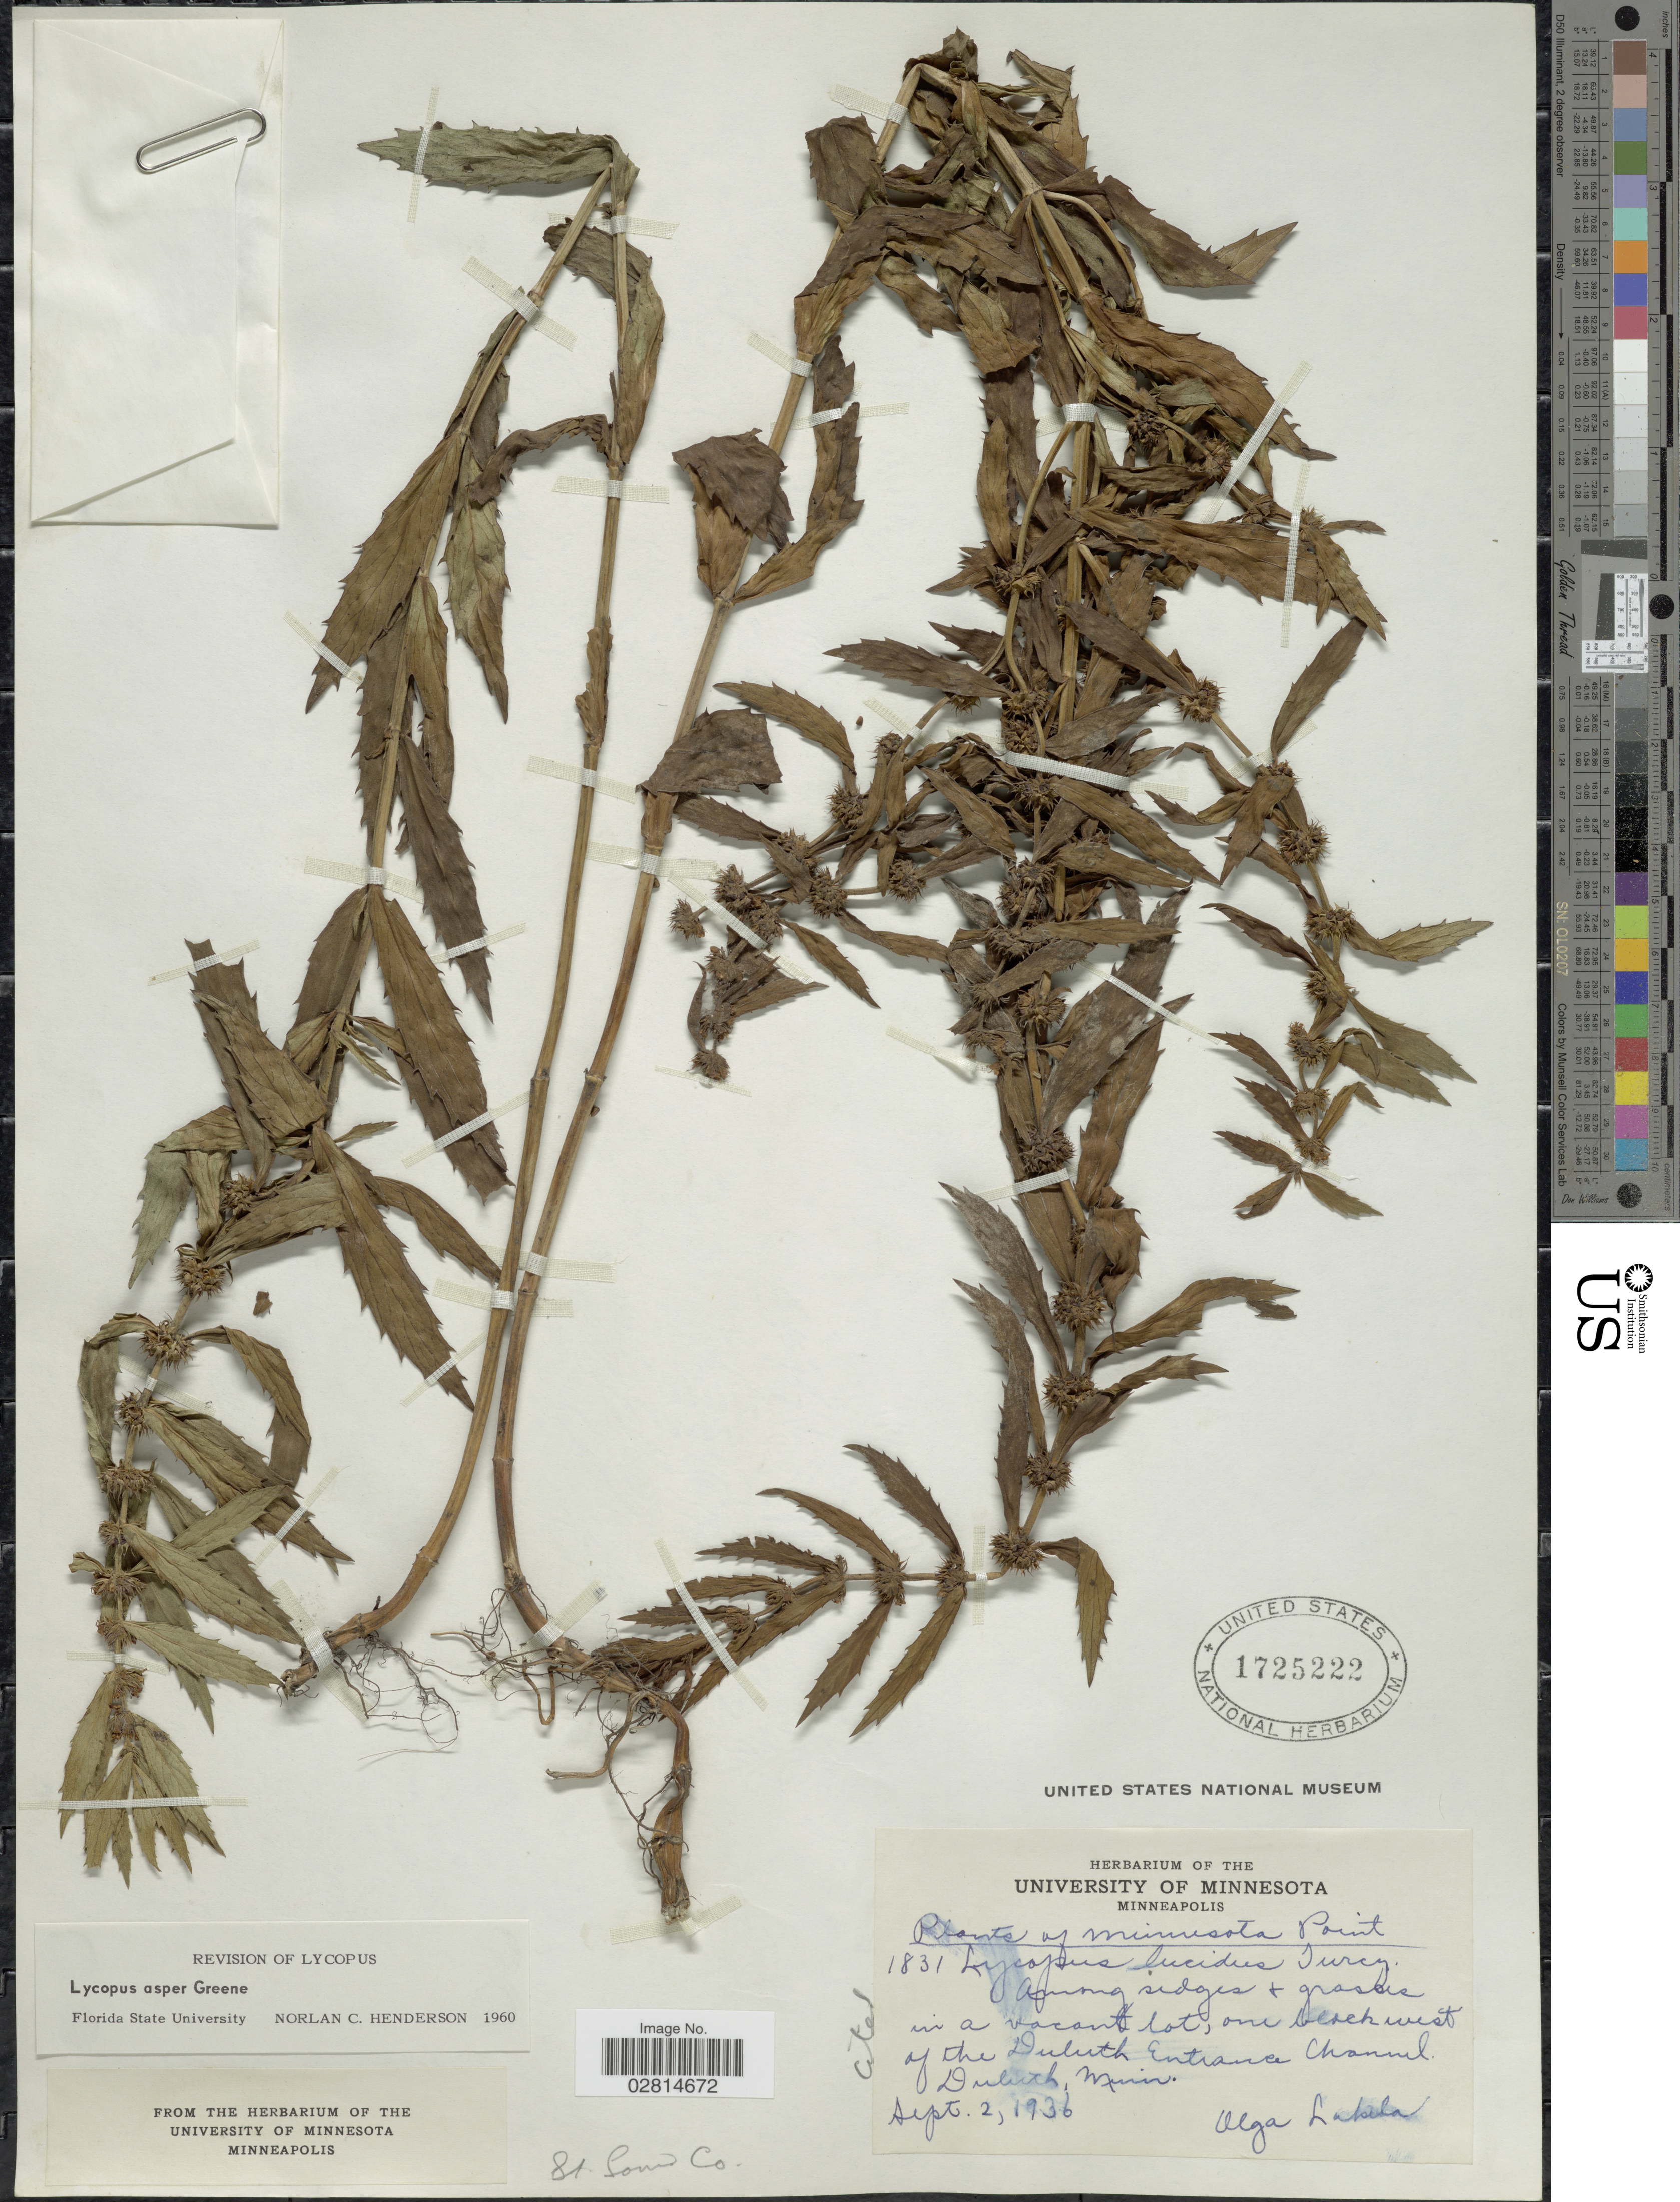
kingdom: Plantae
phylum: Tracheophyta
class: Magnoliopsida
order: Lamiales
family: Lamiaceae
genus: Lycopus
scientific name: Lycopus asper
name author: Greene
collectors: O. K. Lakela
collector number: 1831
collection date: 1936-09-02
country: United States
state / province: Minnesota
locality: One beach west of the Duluth Entrance Channel. Duluth. St. Som. Co.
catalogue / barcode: US 1725222